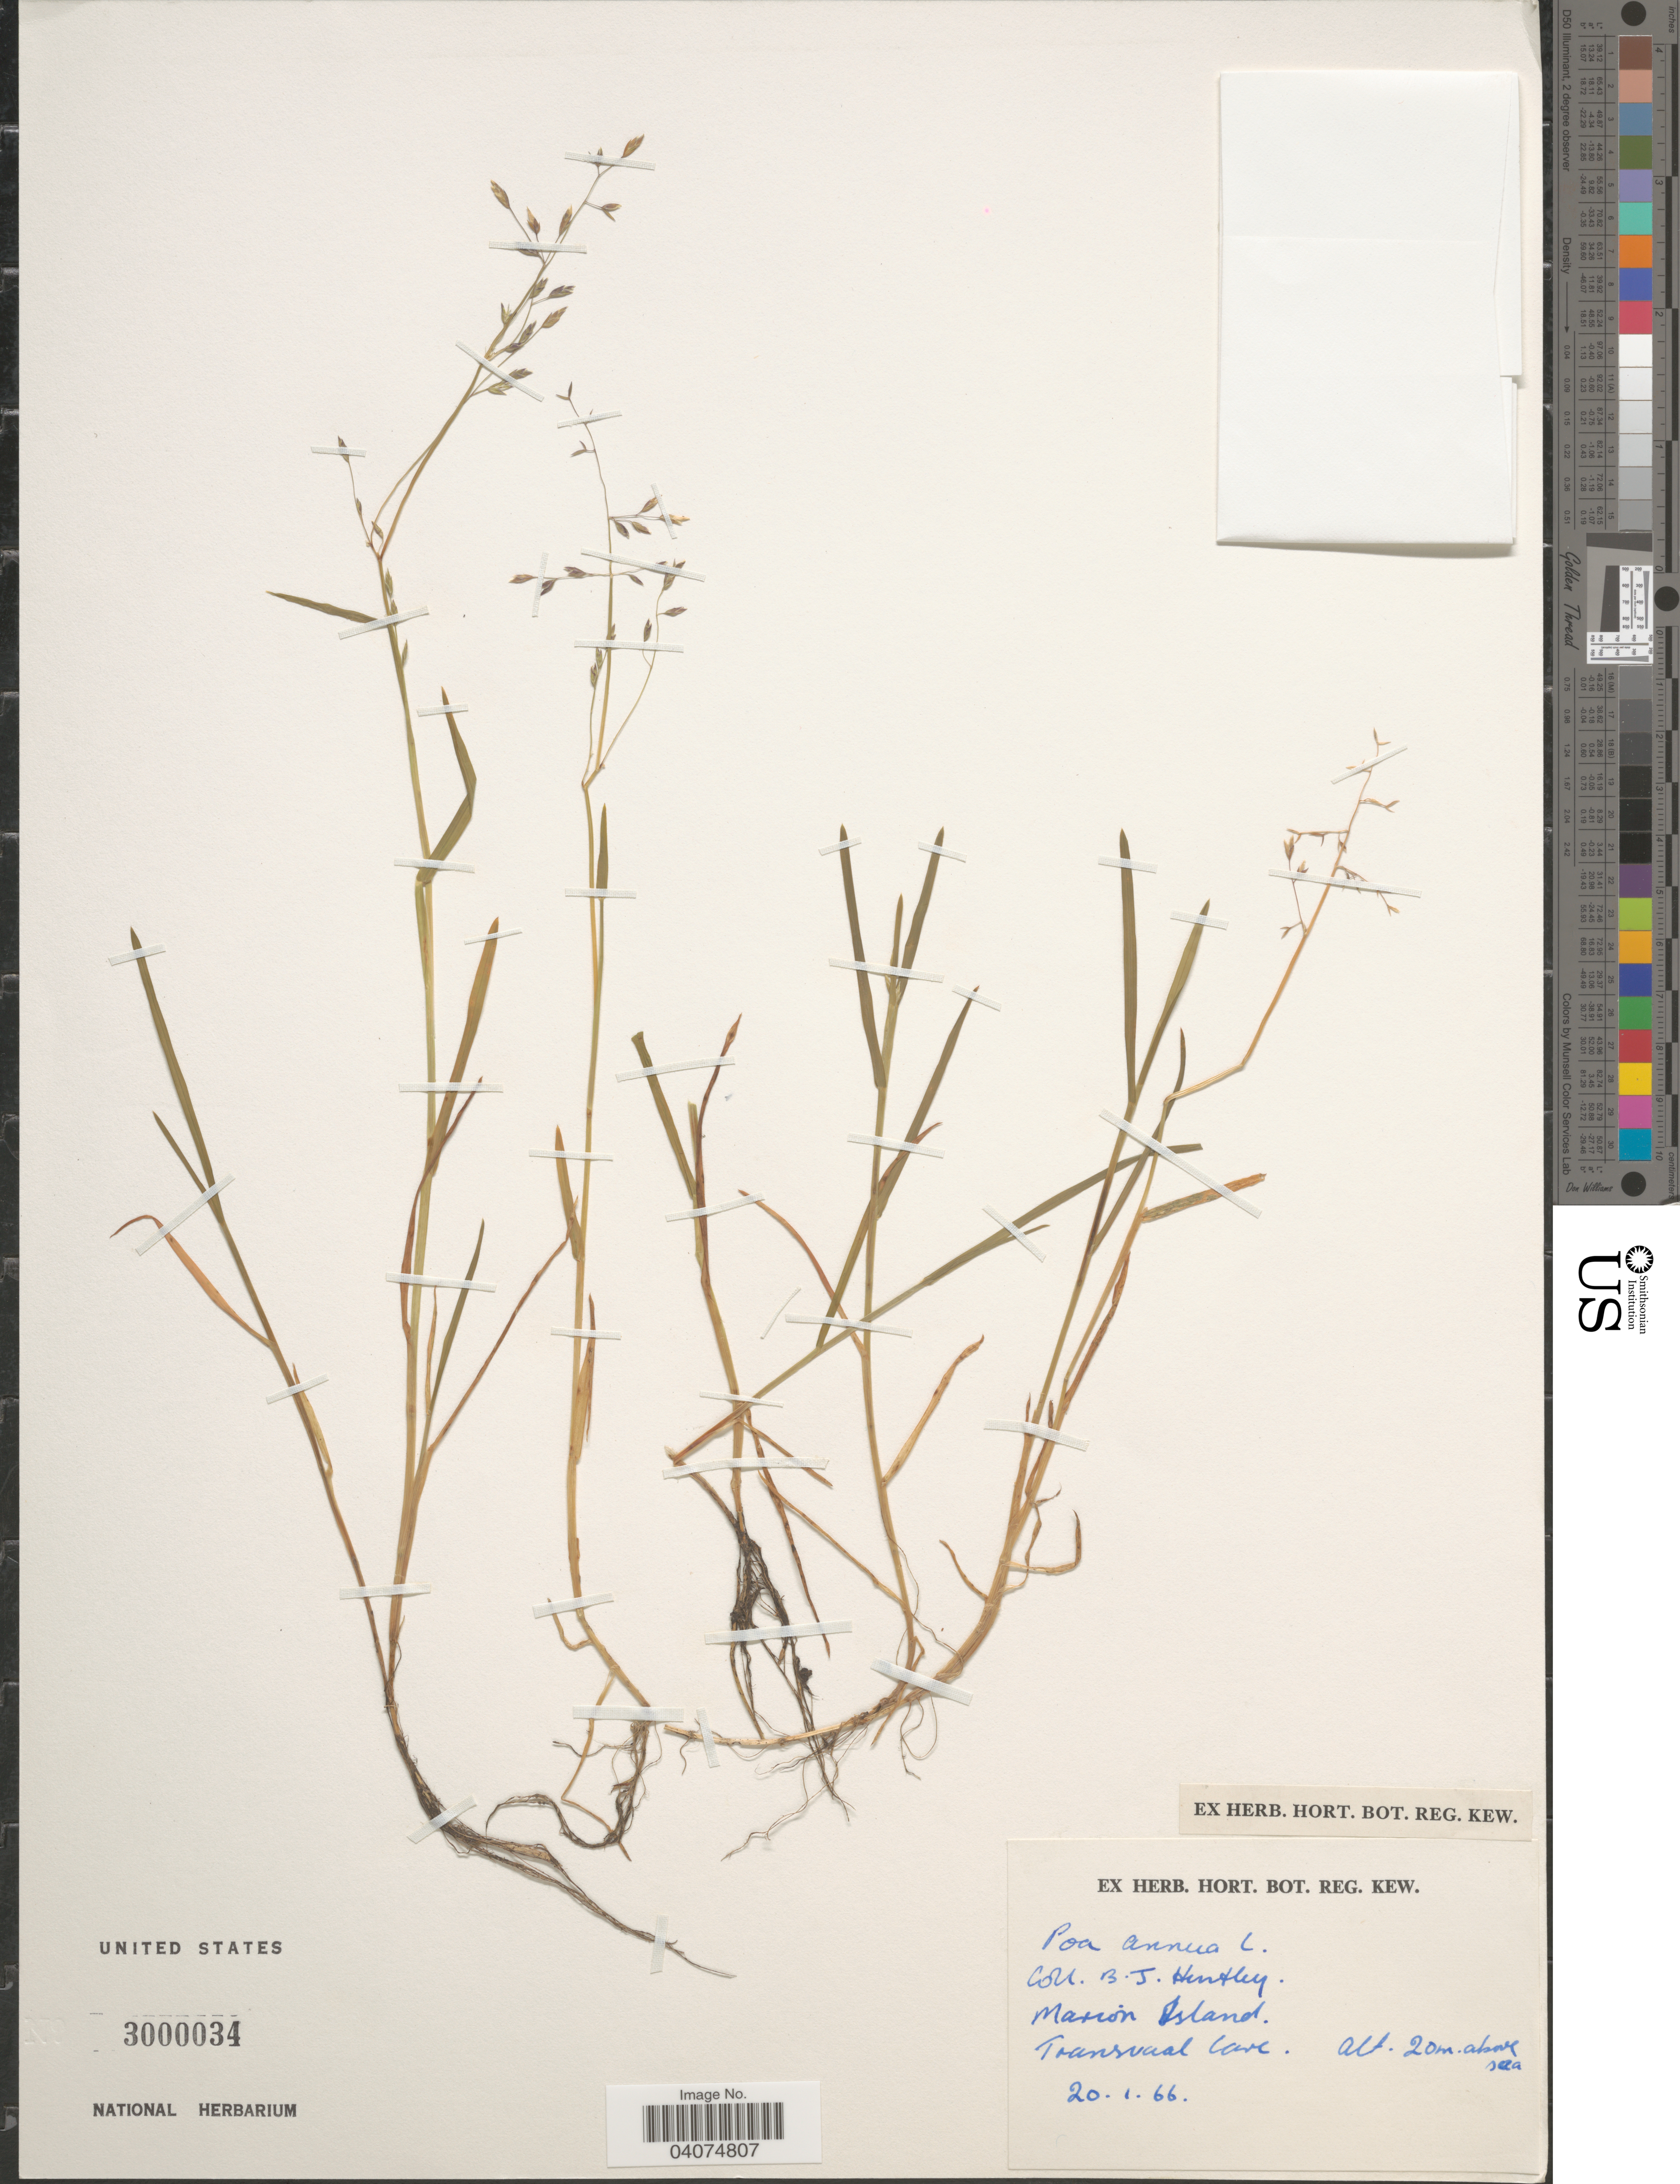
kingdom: Plantae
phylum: Tracheophyta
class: Liliopsida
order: Poales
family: Poaceae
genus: Poa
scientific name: Poa annua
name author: L.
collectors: B. Huntley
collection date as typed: Transcribed d/m/y: 20/1/66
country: South Africa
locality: Marion Island. Transvaal Cove.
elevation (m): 20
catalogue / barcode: US 3000034